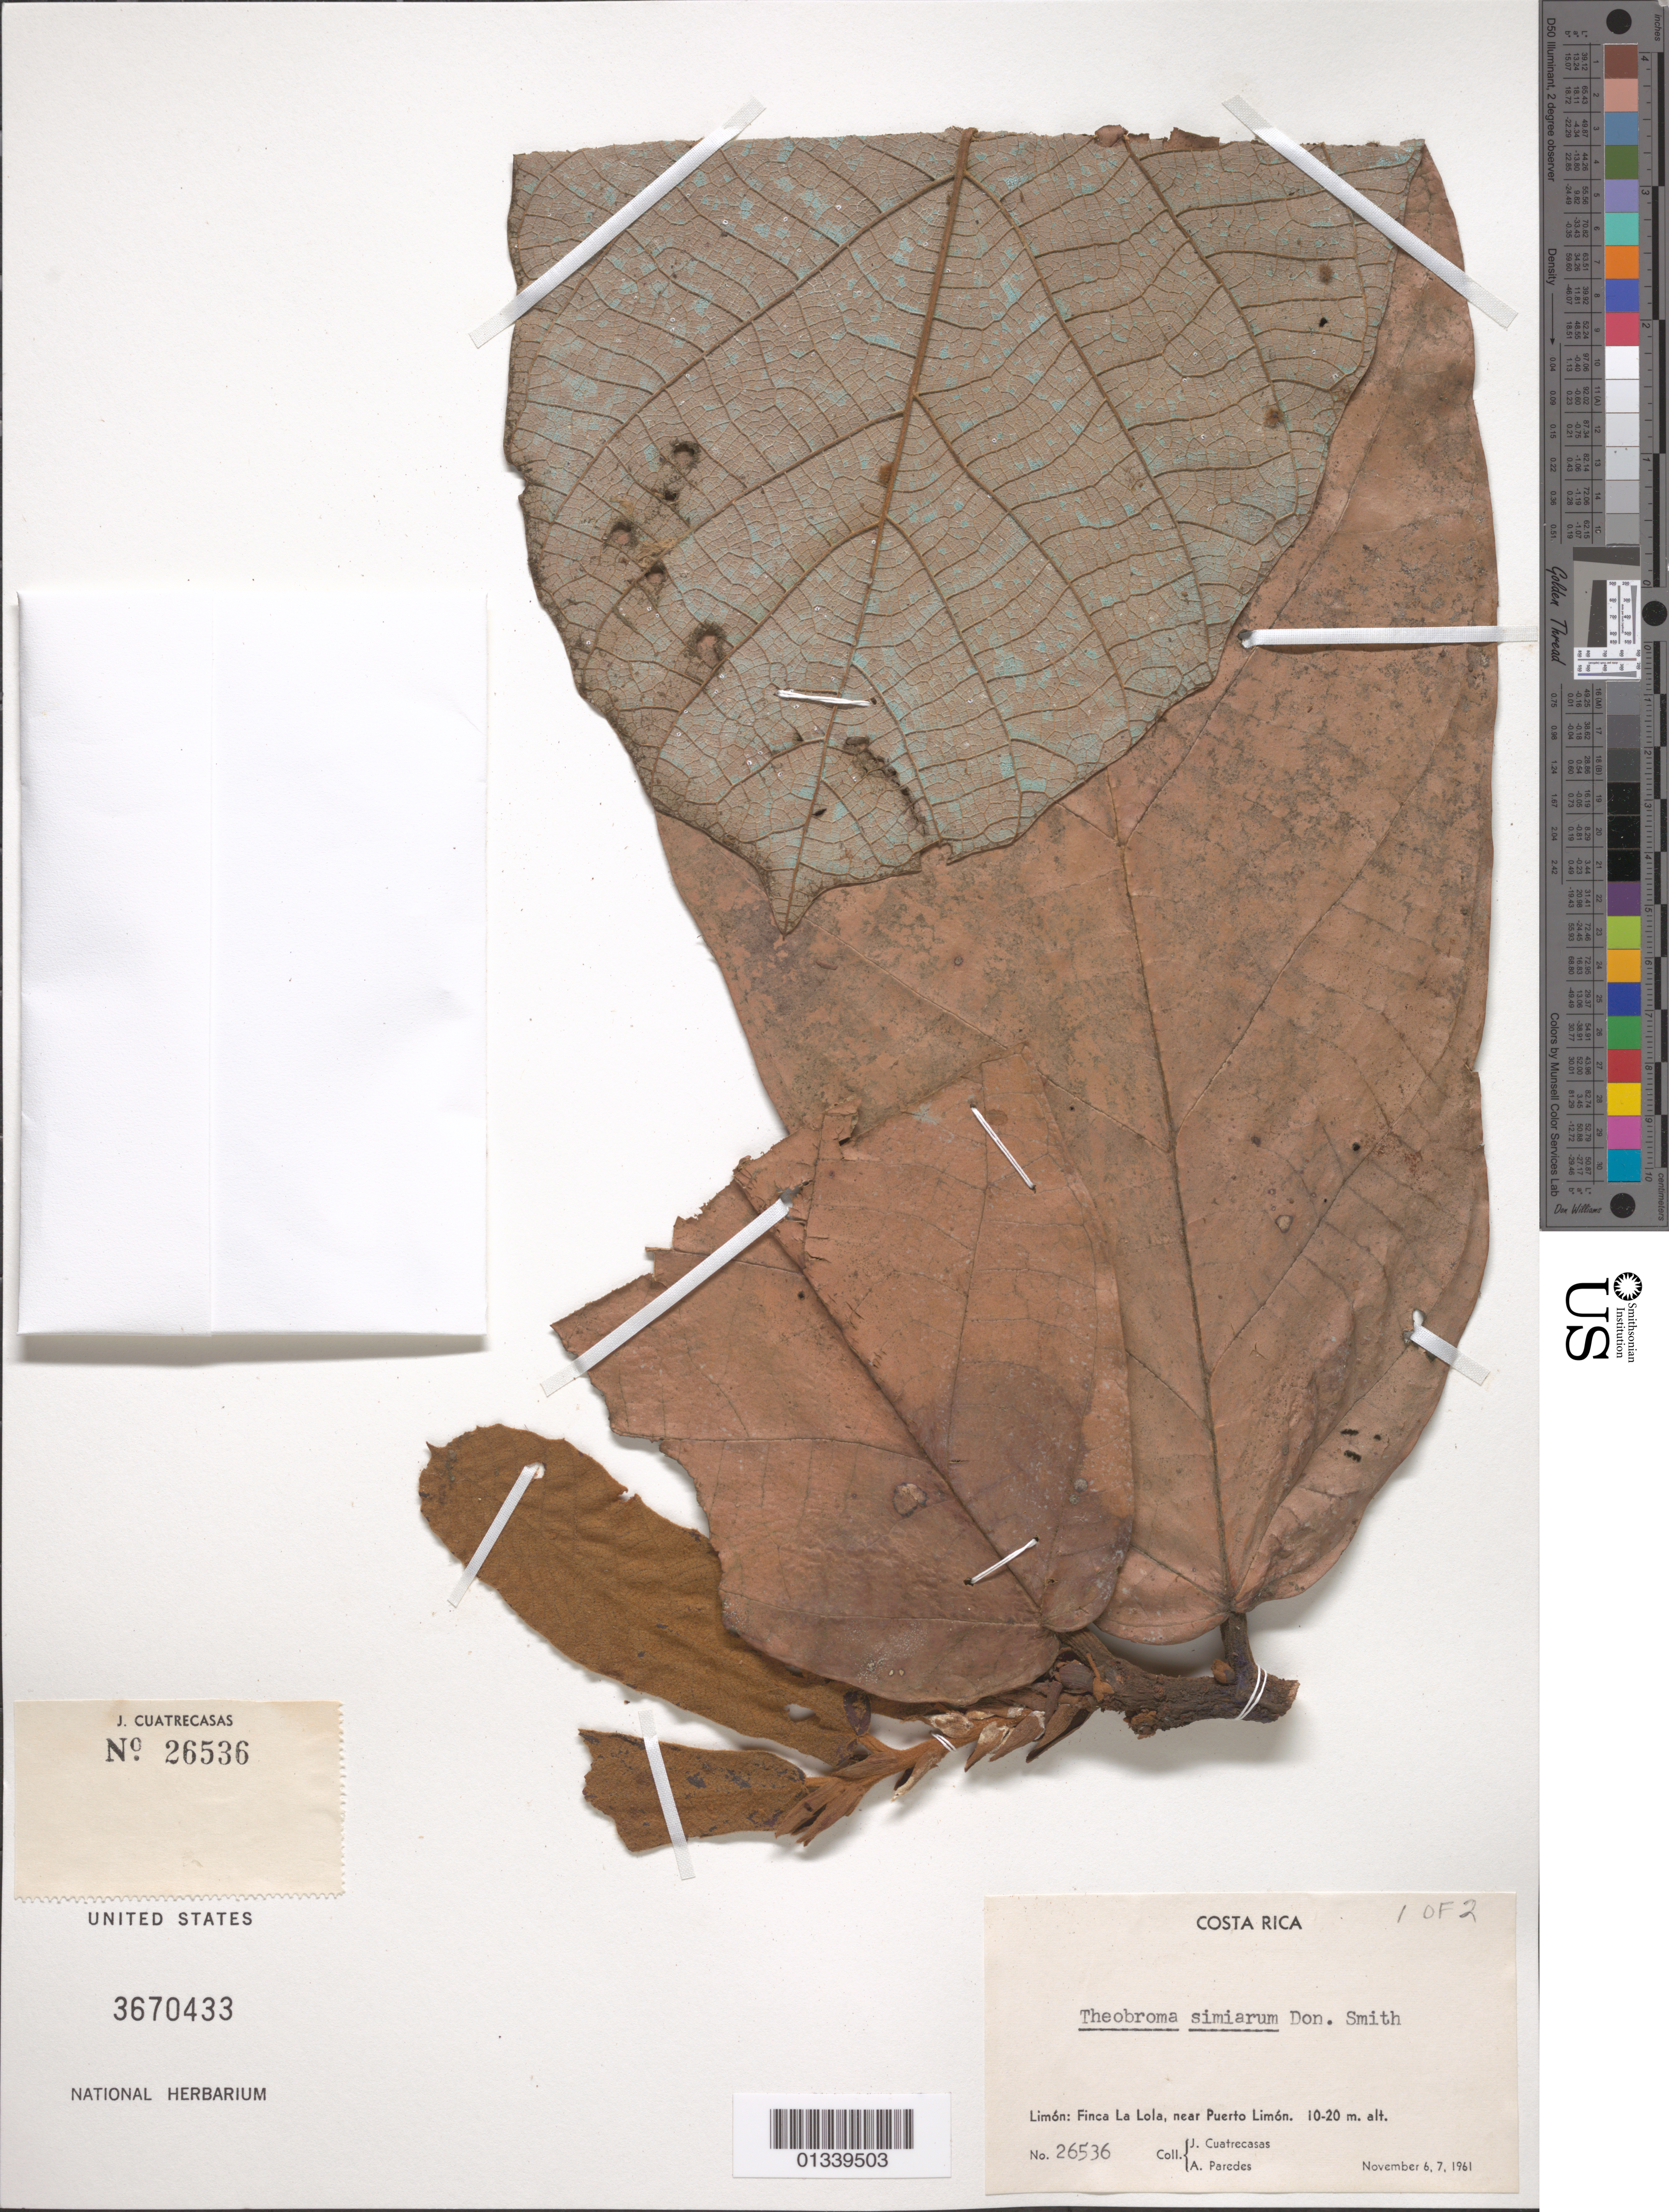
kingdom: Plantae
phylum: Tracheophyta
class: Magnoliopsida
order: Malvales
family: Malvaceae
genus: Theobroma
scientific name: Theobroma simiarum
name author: Donn. Sm.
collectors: J. Cuatrecasas & A. Paredes C.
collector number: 26536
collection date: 1961-11-06/1961-11-07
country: Costa Rica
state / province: Limon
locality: Finca La Lola, near Puerto Limon.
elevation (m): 10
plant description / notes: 1 of 2 2 of 2: USNH 3670434; BC 01339504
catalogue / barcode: US 3970433